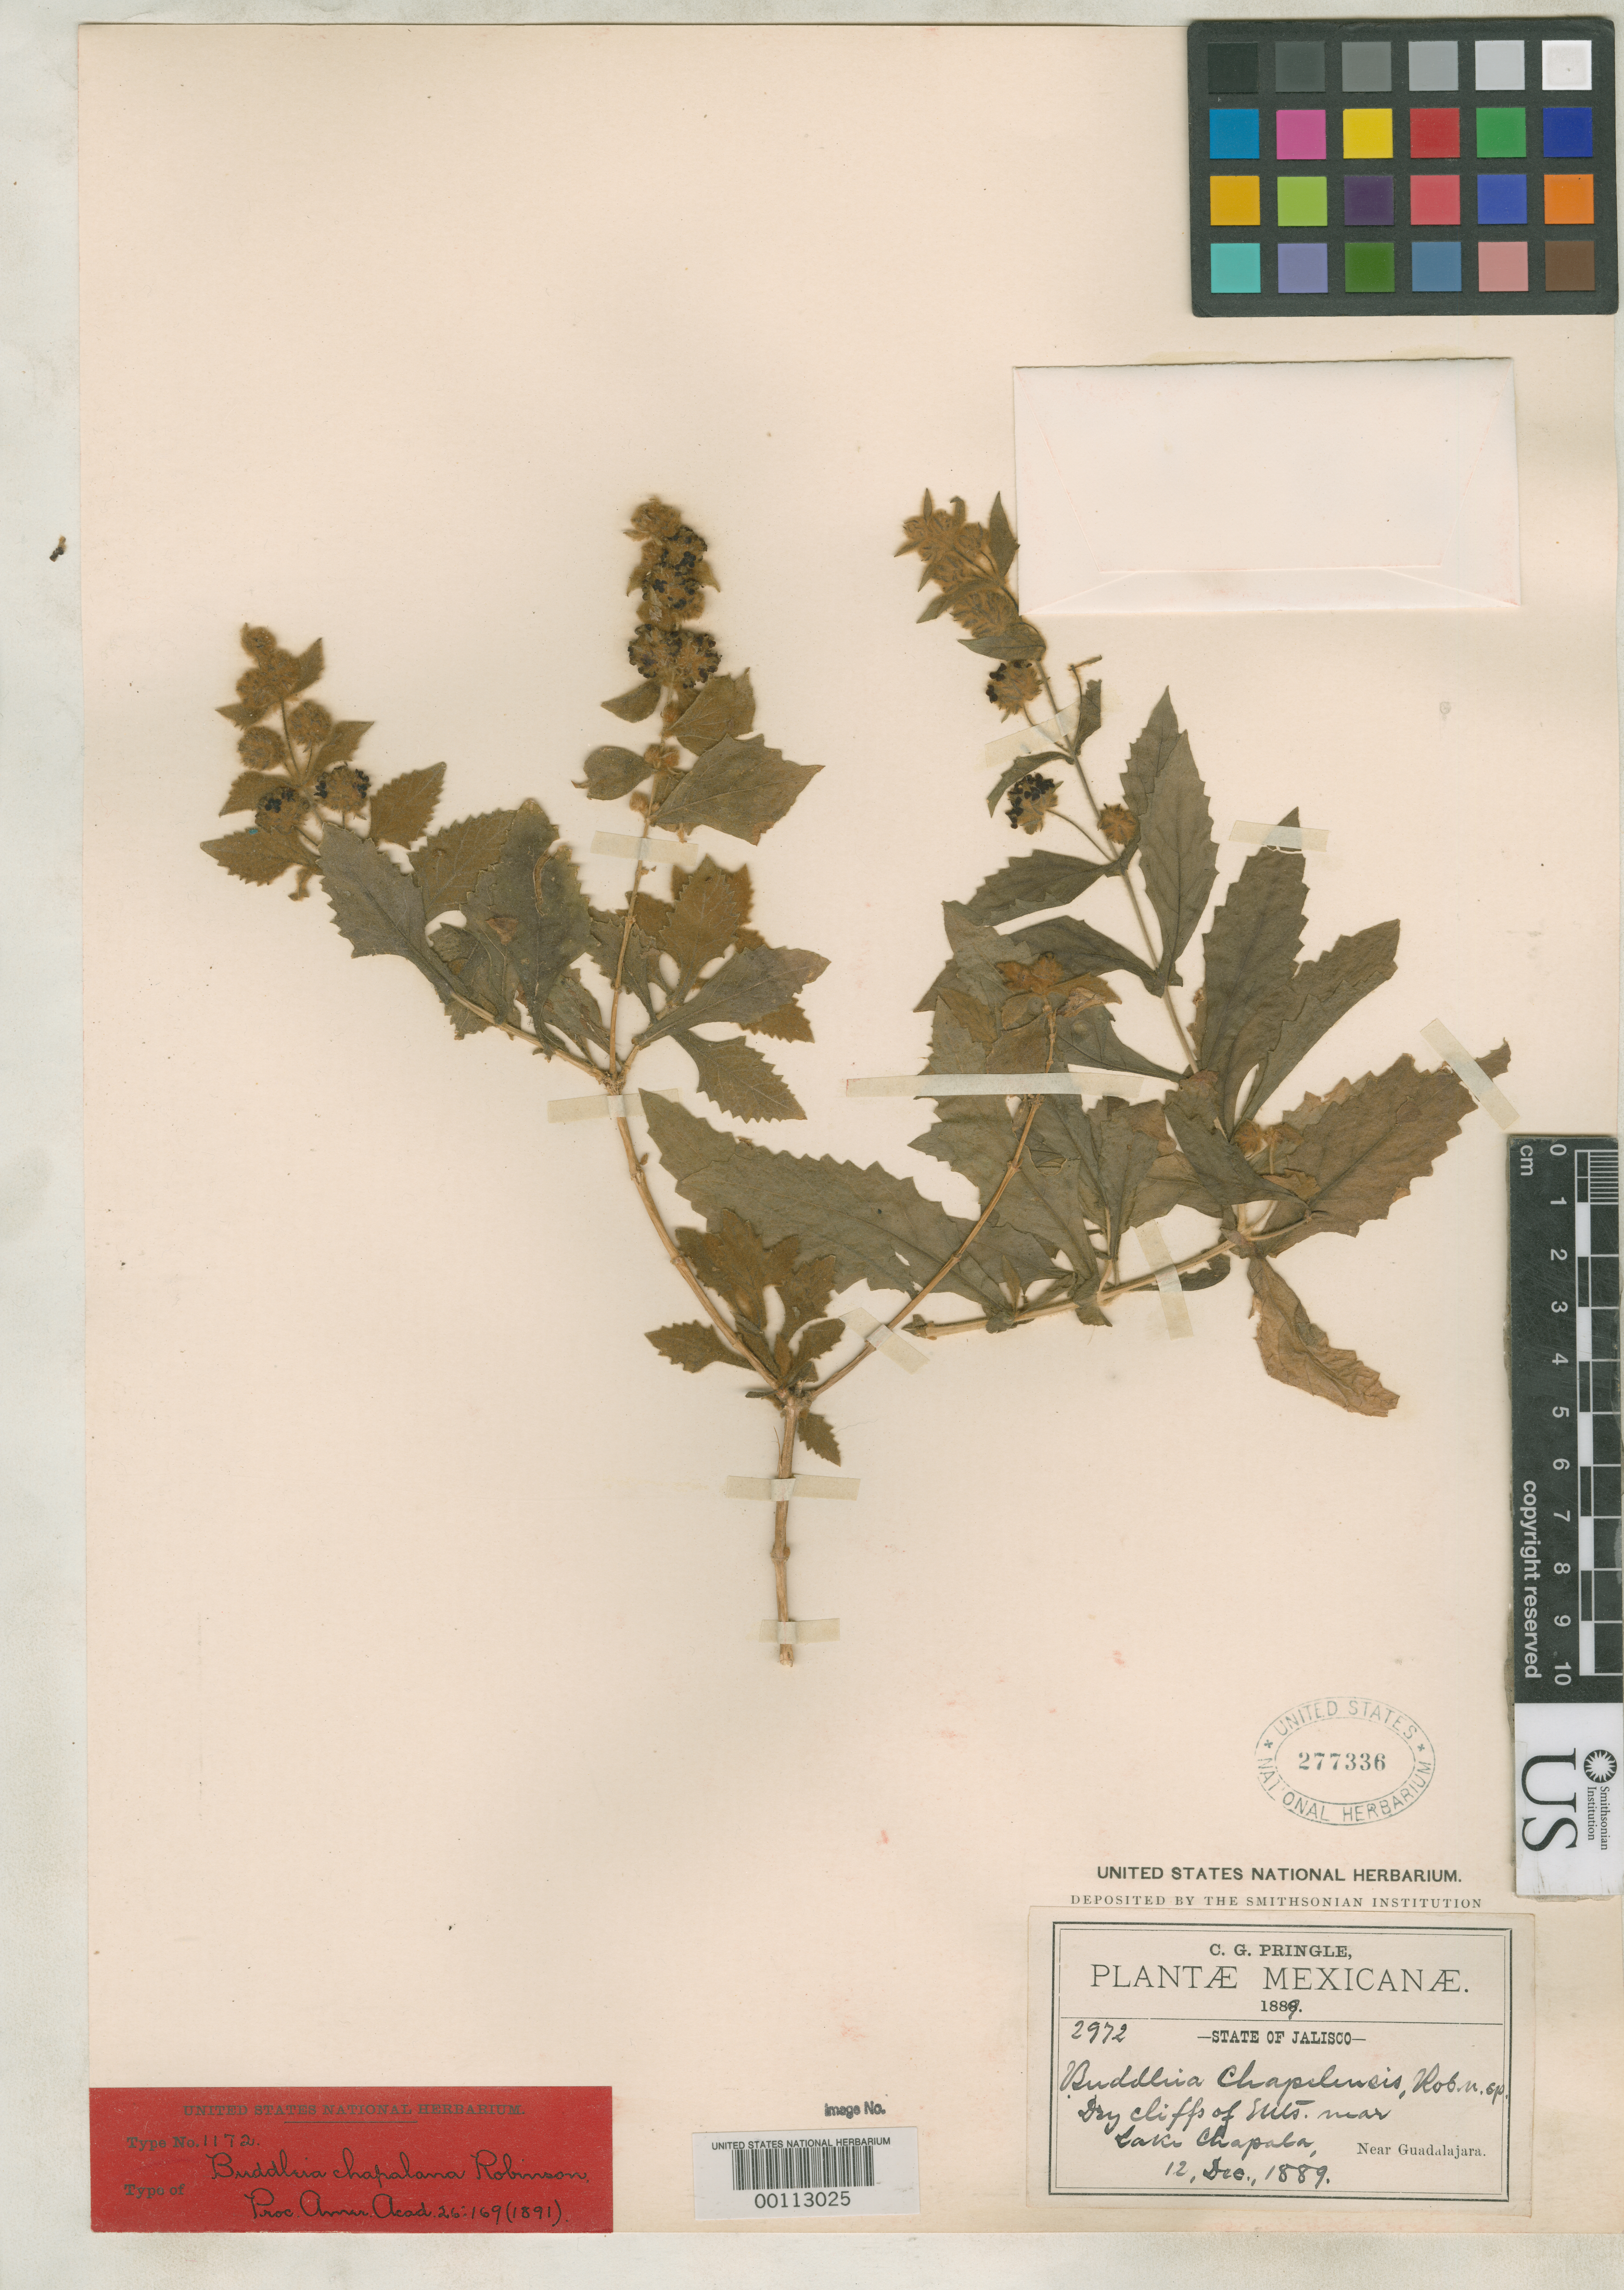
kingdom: Plantae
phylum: Tracheophyta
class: Magnoliopsida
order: Lamiales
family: Scrophulariaceae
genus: Buddleja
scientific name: Buddleja chapalana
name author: B.L. Rob.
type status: Isotype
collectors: C. G. Pringle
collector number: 2972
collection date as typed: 12 Dec 1889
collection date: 1889-12-12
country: Mexico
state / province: Jalisco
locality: Near Lake Chapala.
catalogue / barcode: US 277336